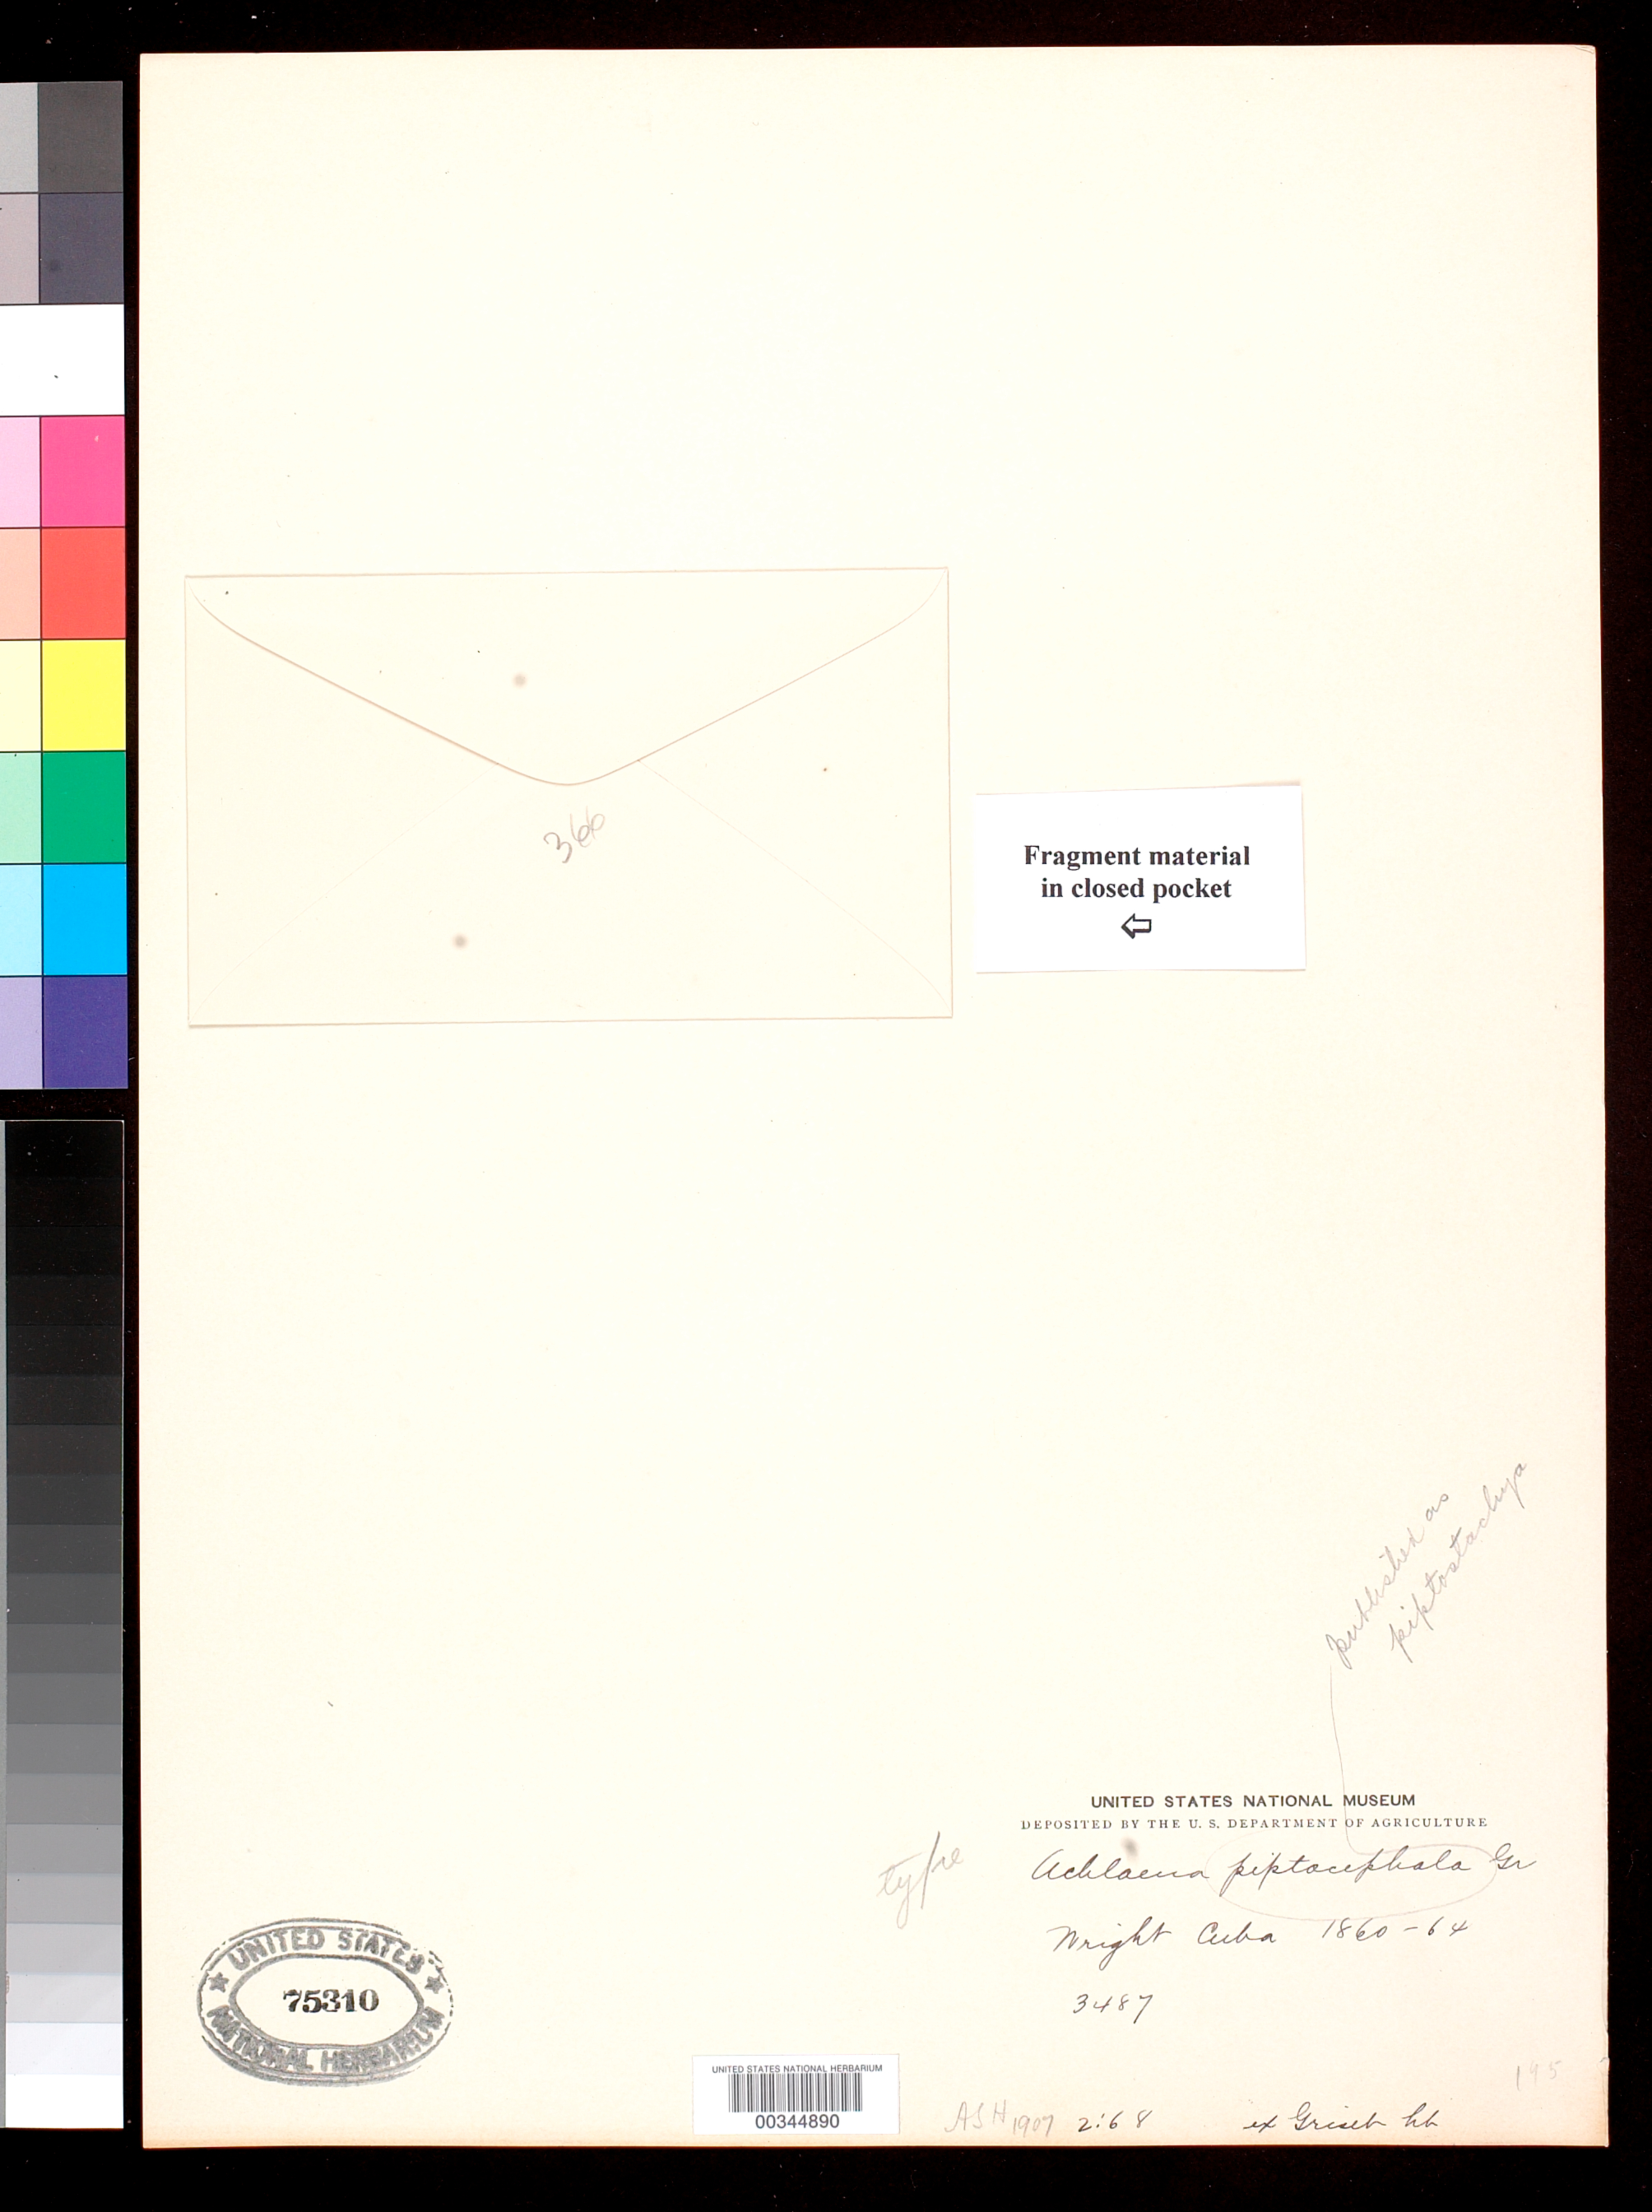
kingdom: Plantae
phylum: Tracheophyta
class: Liliopsida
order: Poales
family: Poaceae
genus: Achlaena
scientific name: Achlaena piptostachya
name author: Griseb.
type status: Type Fragment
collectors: C. Wright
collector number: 3487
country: Cuba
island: Greater Antilles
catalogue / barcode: US 75310